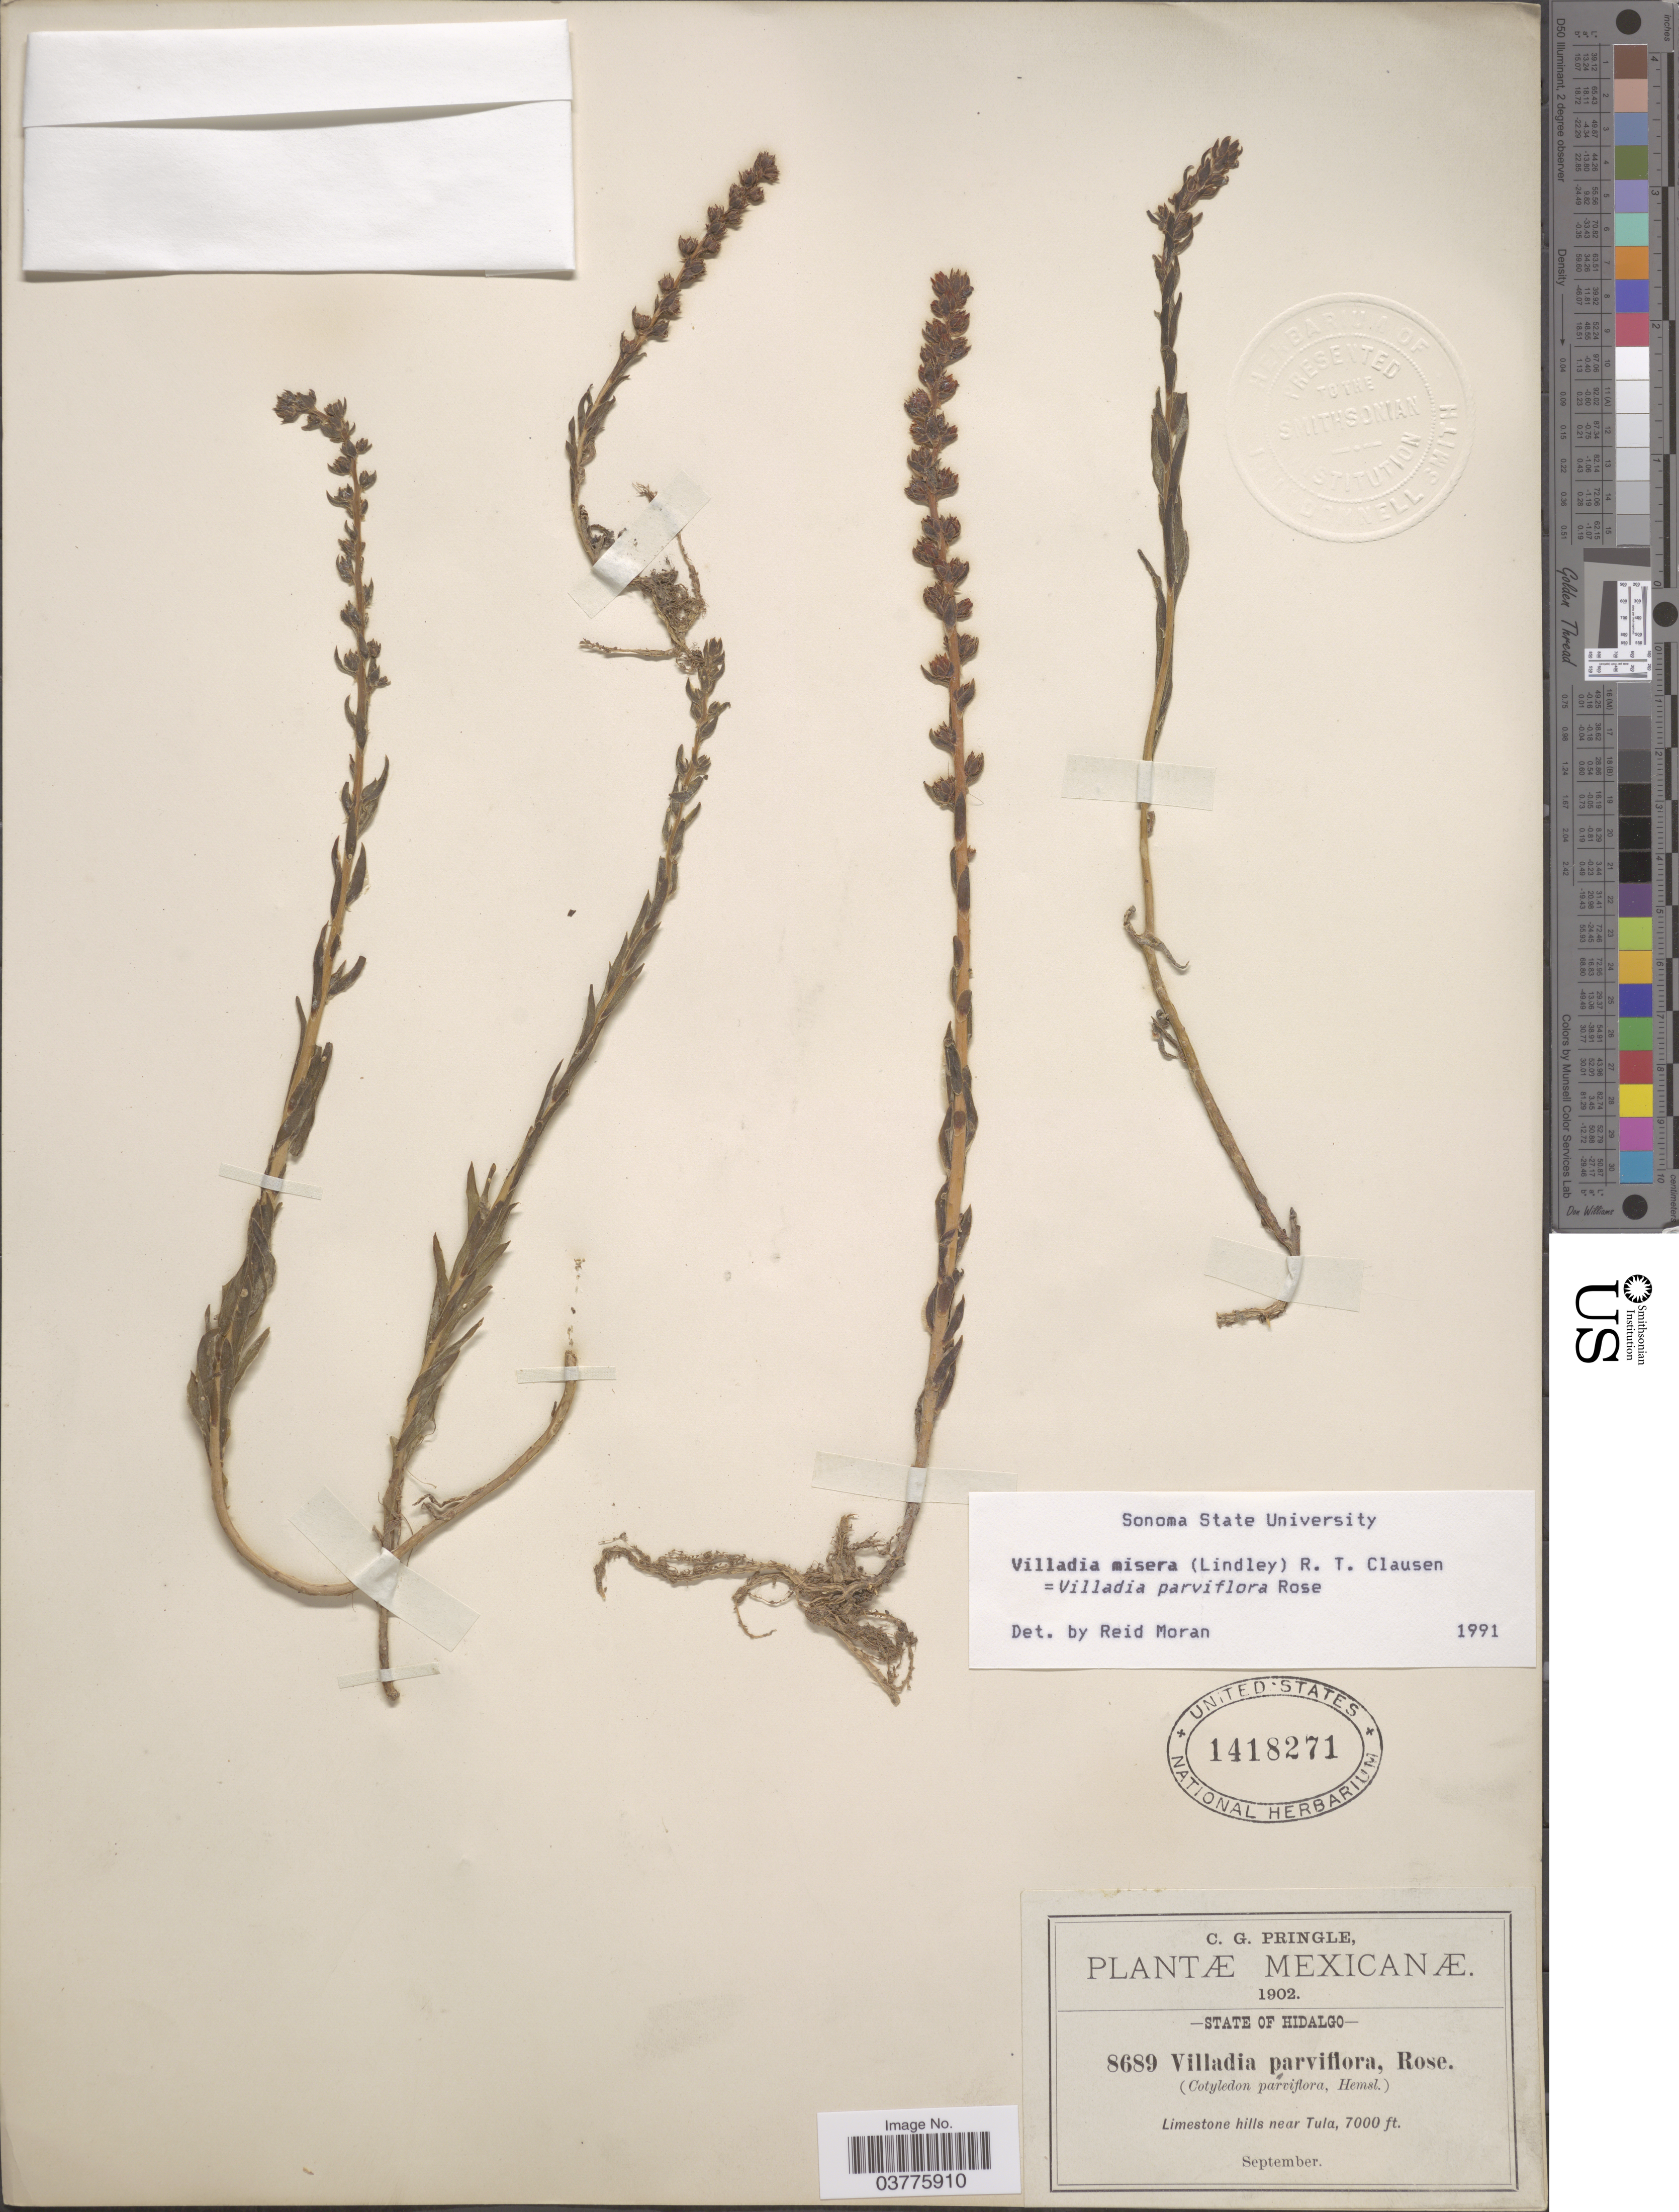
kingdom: Plantae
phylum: Tracheophyta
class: Magnoliopsida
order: Saxifragales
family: Crassulaceae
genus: Villadia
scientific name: Villadia parviflora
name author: (Hemsl.) Rose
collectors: C. G. Pringle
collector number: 8689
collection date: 1902-09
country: Mexico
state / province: Hidalgo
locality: Limestone hills near Tula.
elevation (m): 2134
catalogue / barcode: US 1418271